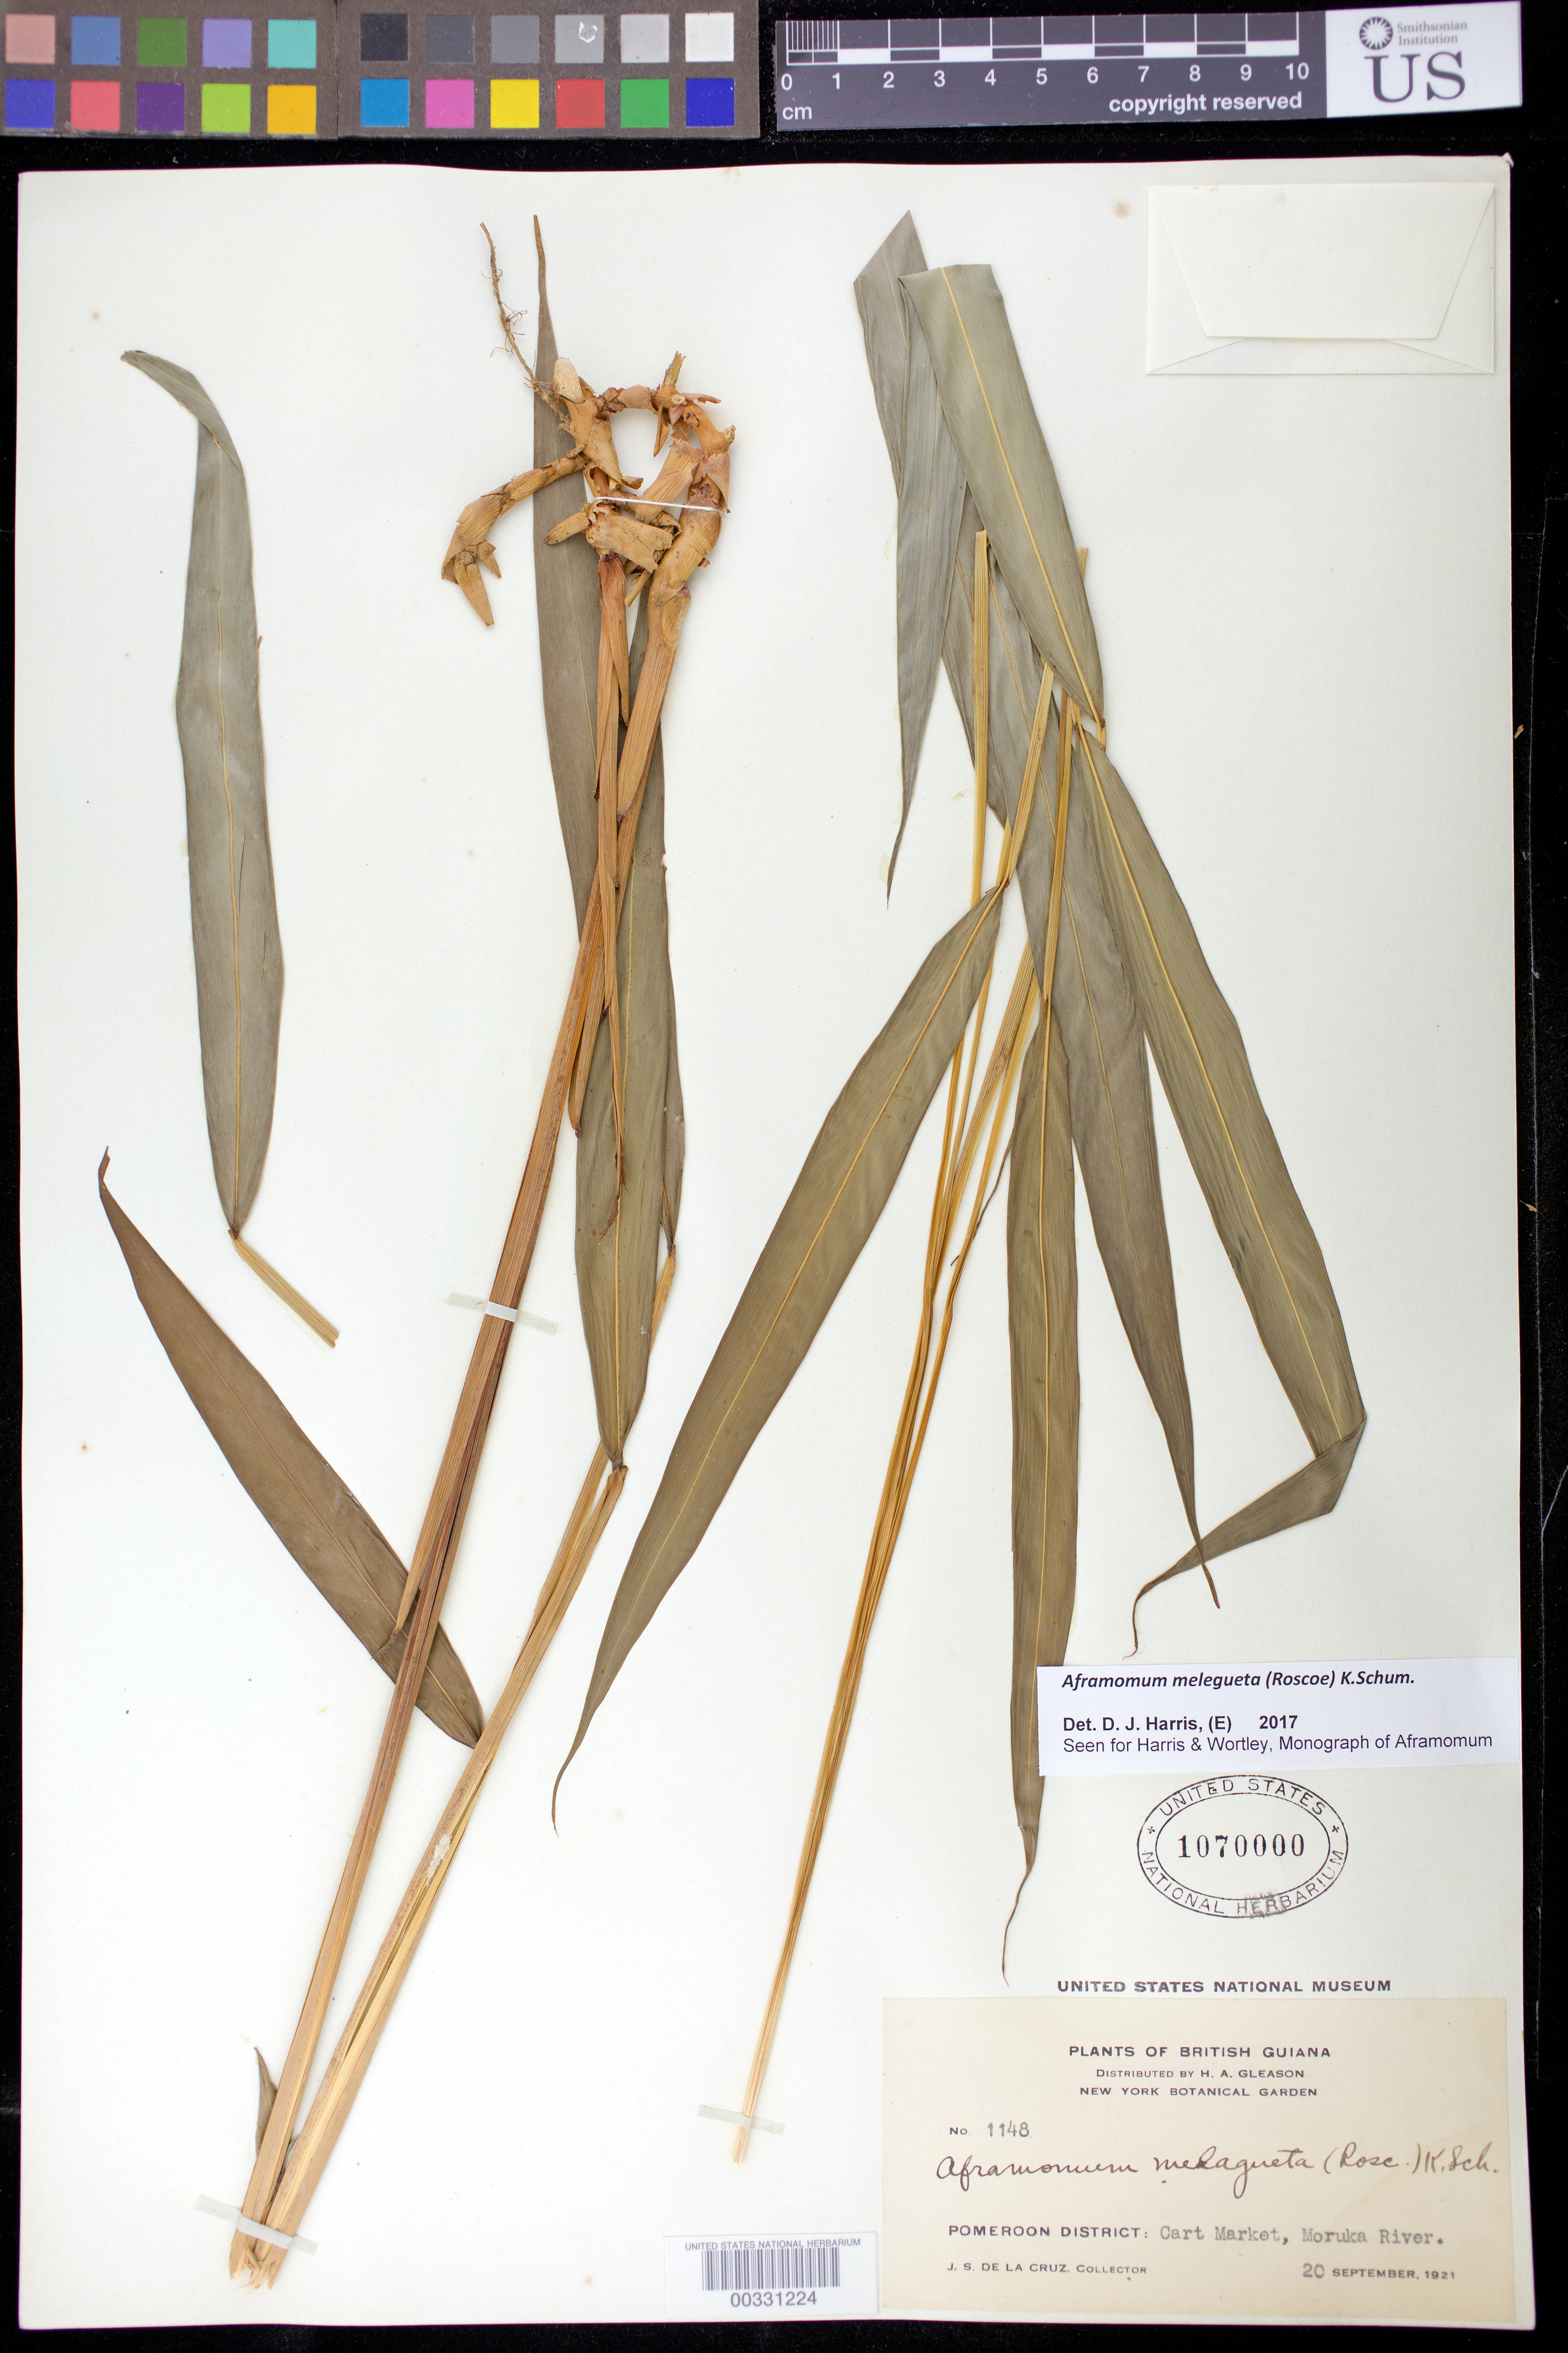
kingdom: Plantae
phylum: Tracheophyta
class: Liliopsida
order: Zingiberales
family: Zingiberaceae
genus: Aframomum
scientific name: Aframomum melegueta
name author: (Roscoe) K. Schum.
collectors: J. S. de la Cruz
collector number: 1148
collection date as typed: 20 Sep 1921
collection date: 1921-09-20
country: Guyana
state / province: Pomeroon-Supenaam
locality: Pomeroon dist, cart market, moruka river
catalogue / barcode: US 1070000